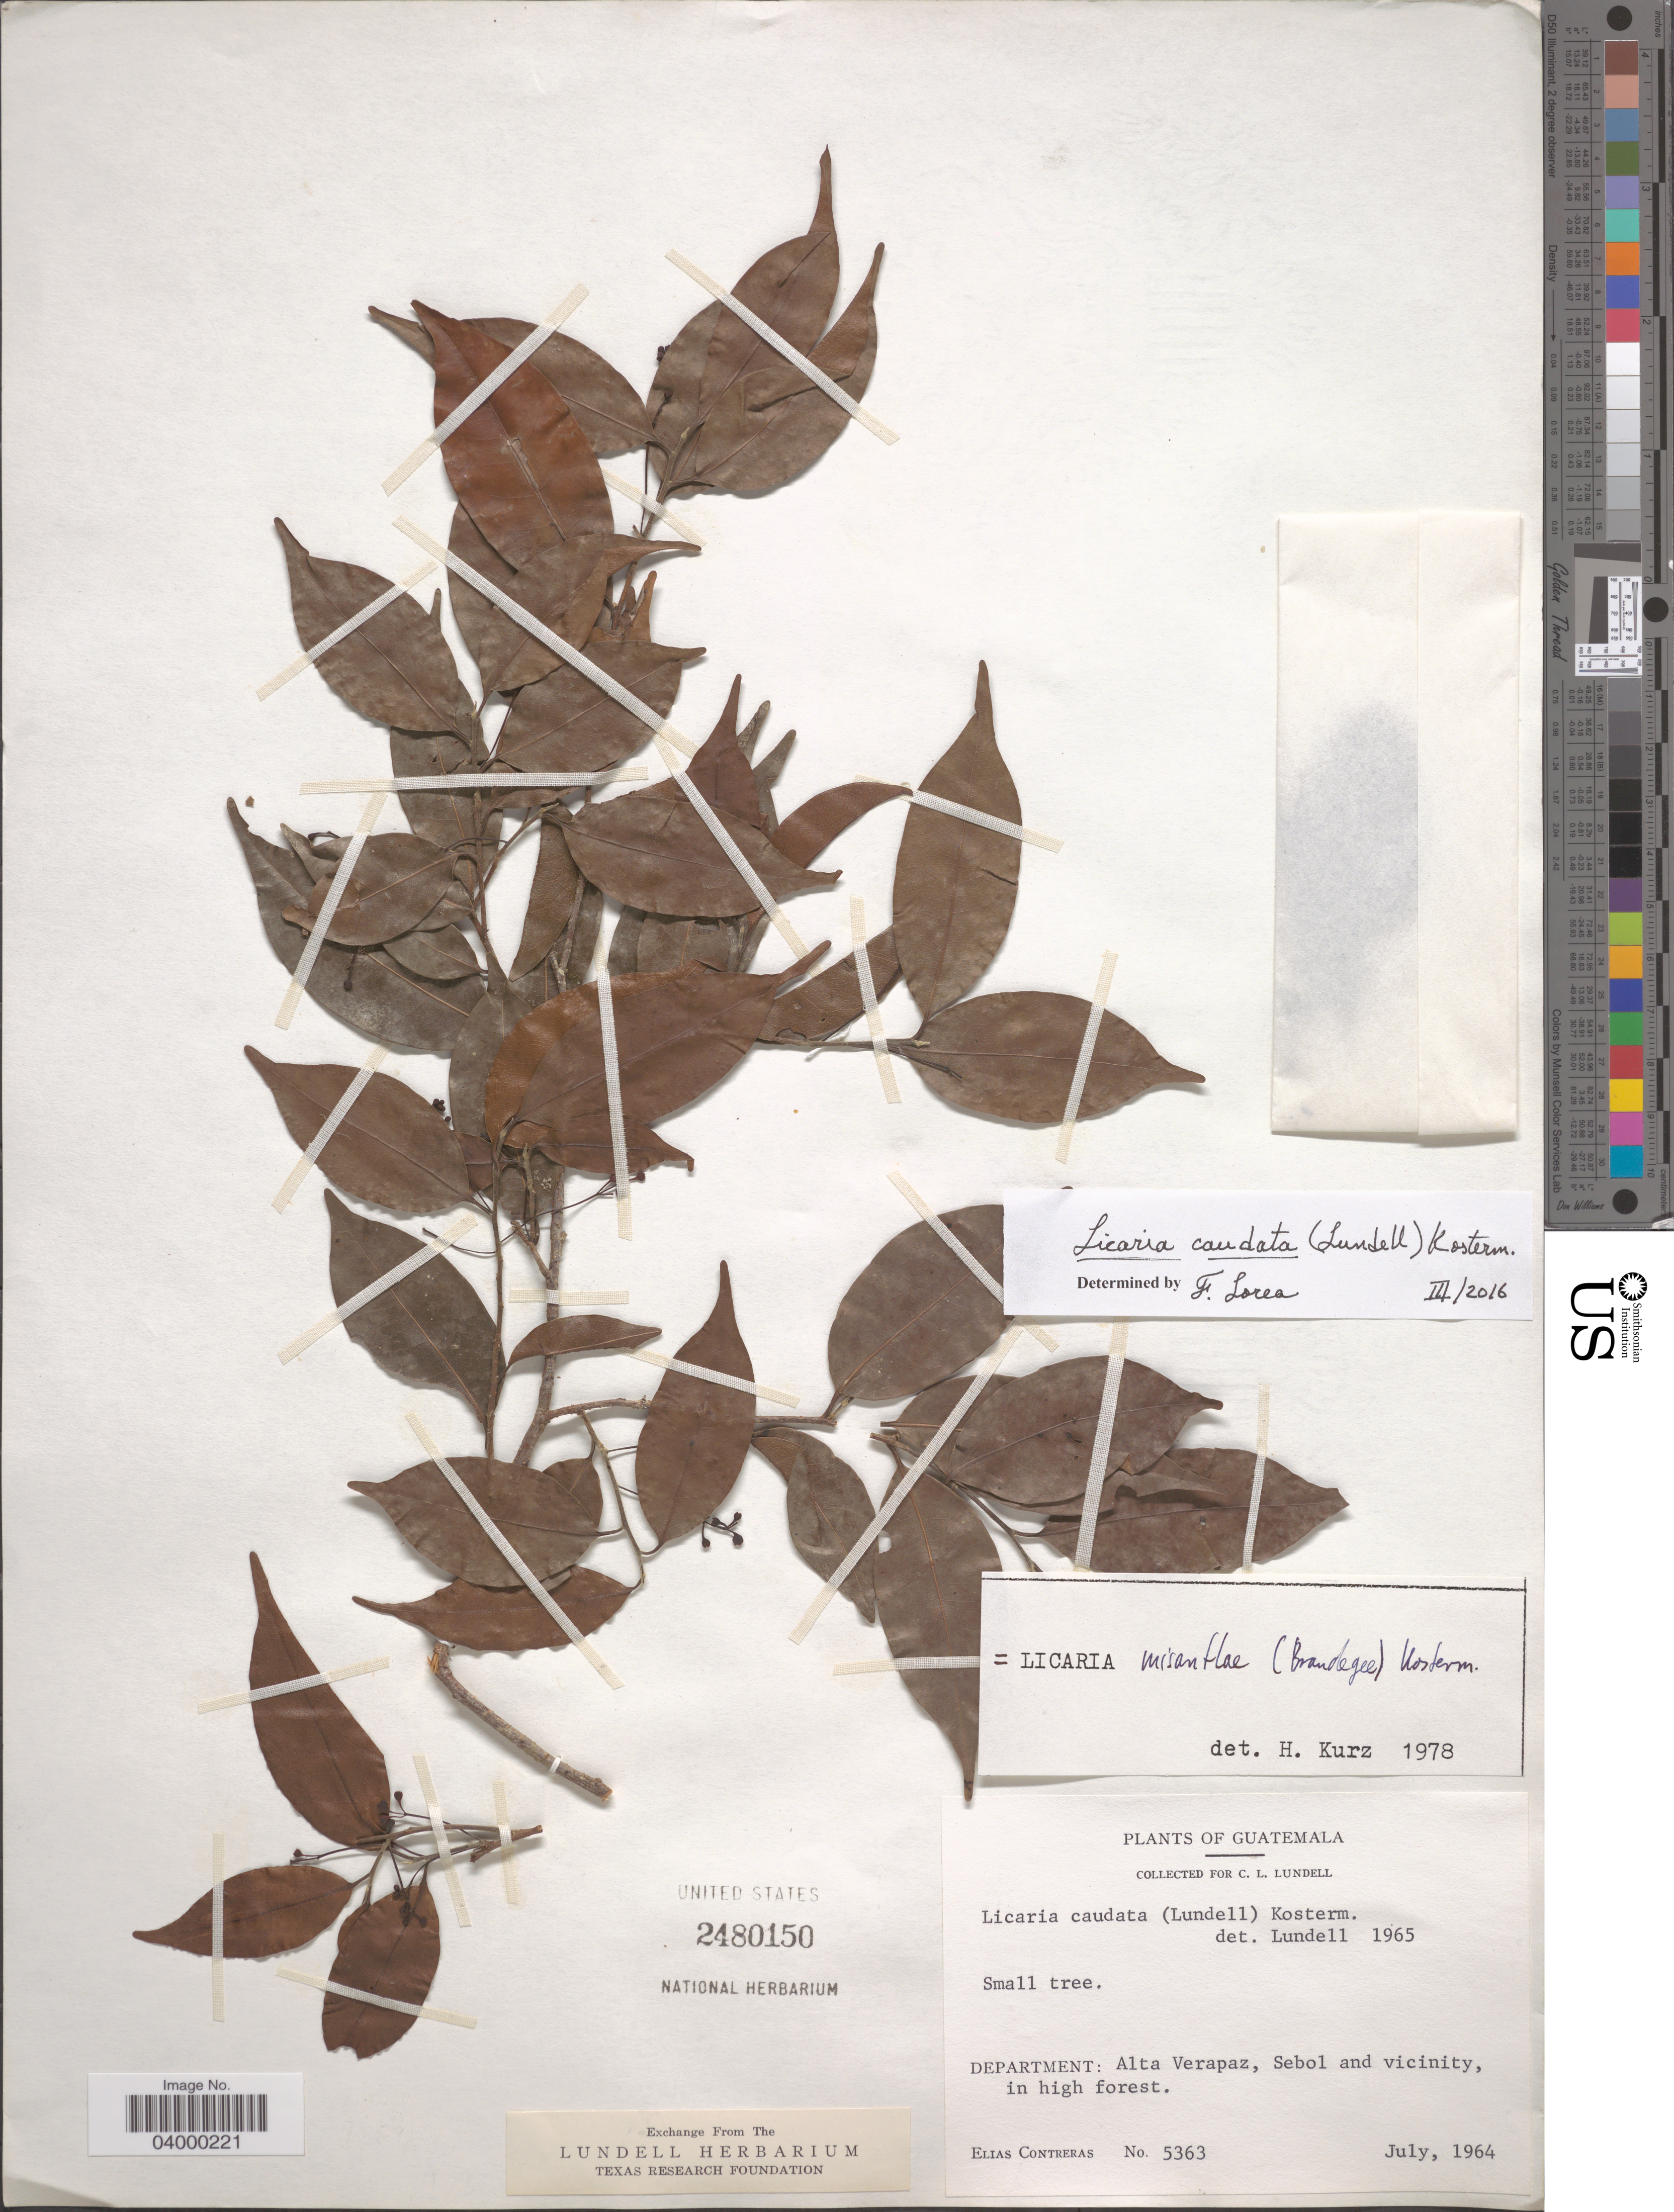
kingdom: Plantae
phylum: Tracheophyta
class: Magnoliopsida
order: Laurales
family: Lauraceae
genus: Licaria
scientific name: Licaria caudata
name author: (Lundell) Kosterm.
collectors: E. Contreras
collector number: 5363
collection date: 1964-07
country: Guatemala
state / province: Alta Verapaz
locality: Department: Alta Verapaz, Sebol and vicinity.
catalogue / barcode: US 2480150